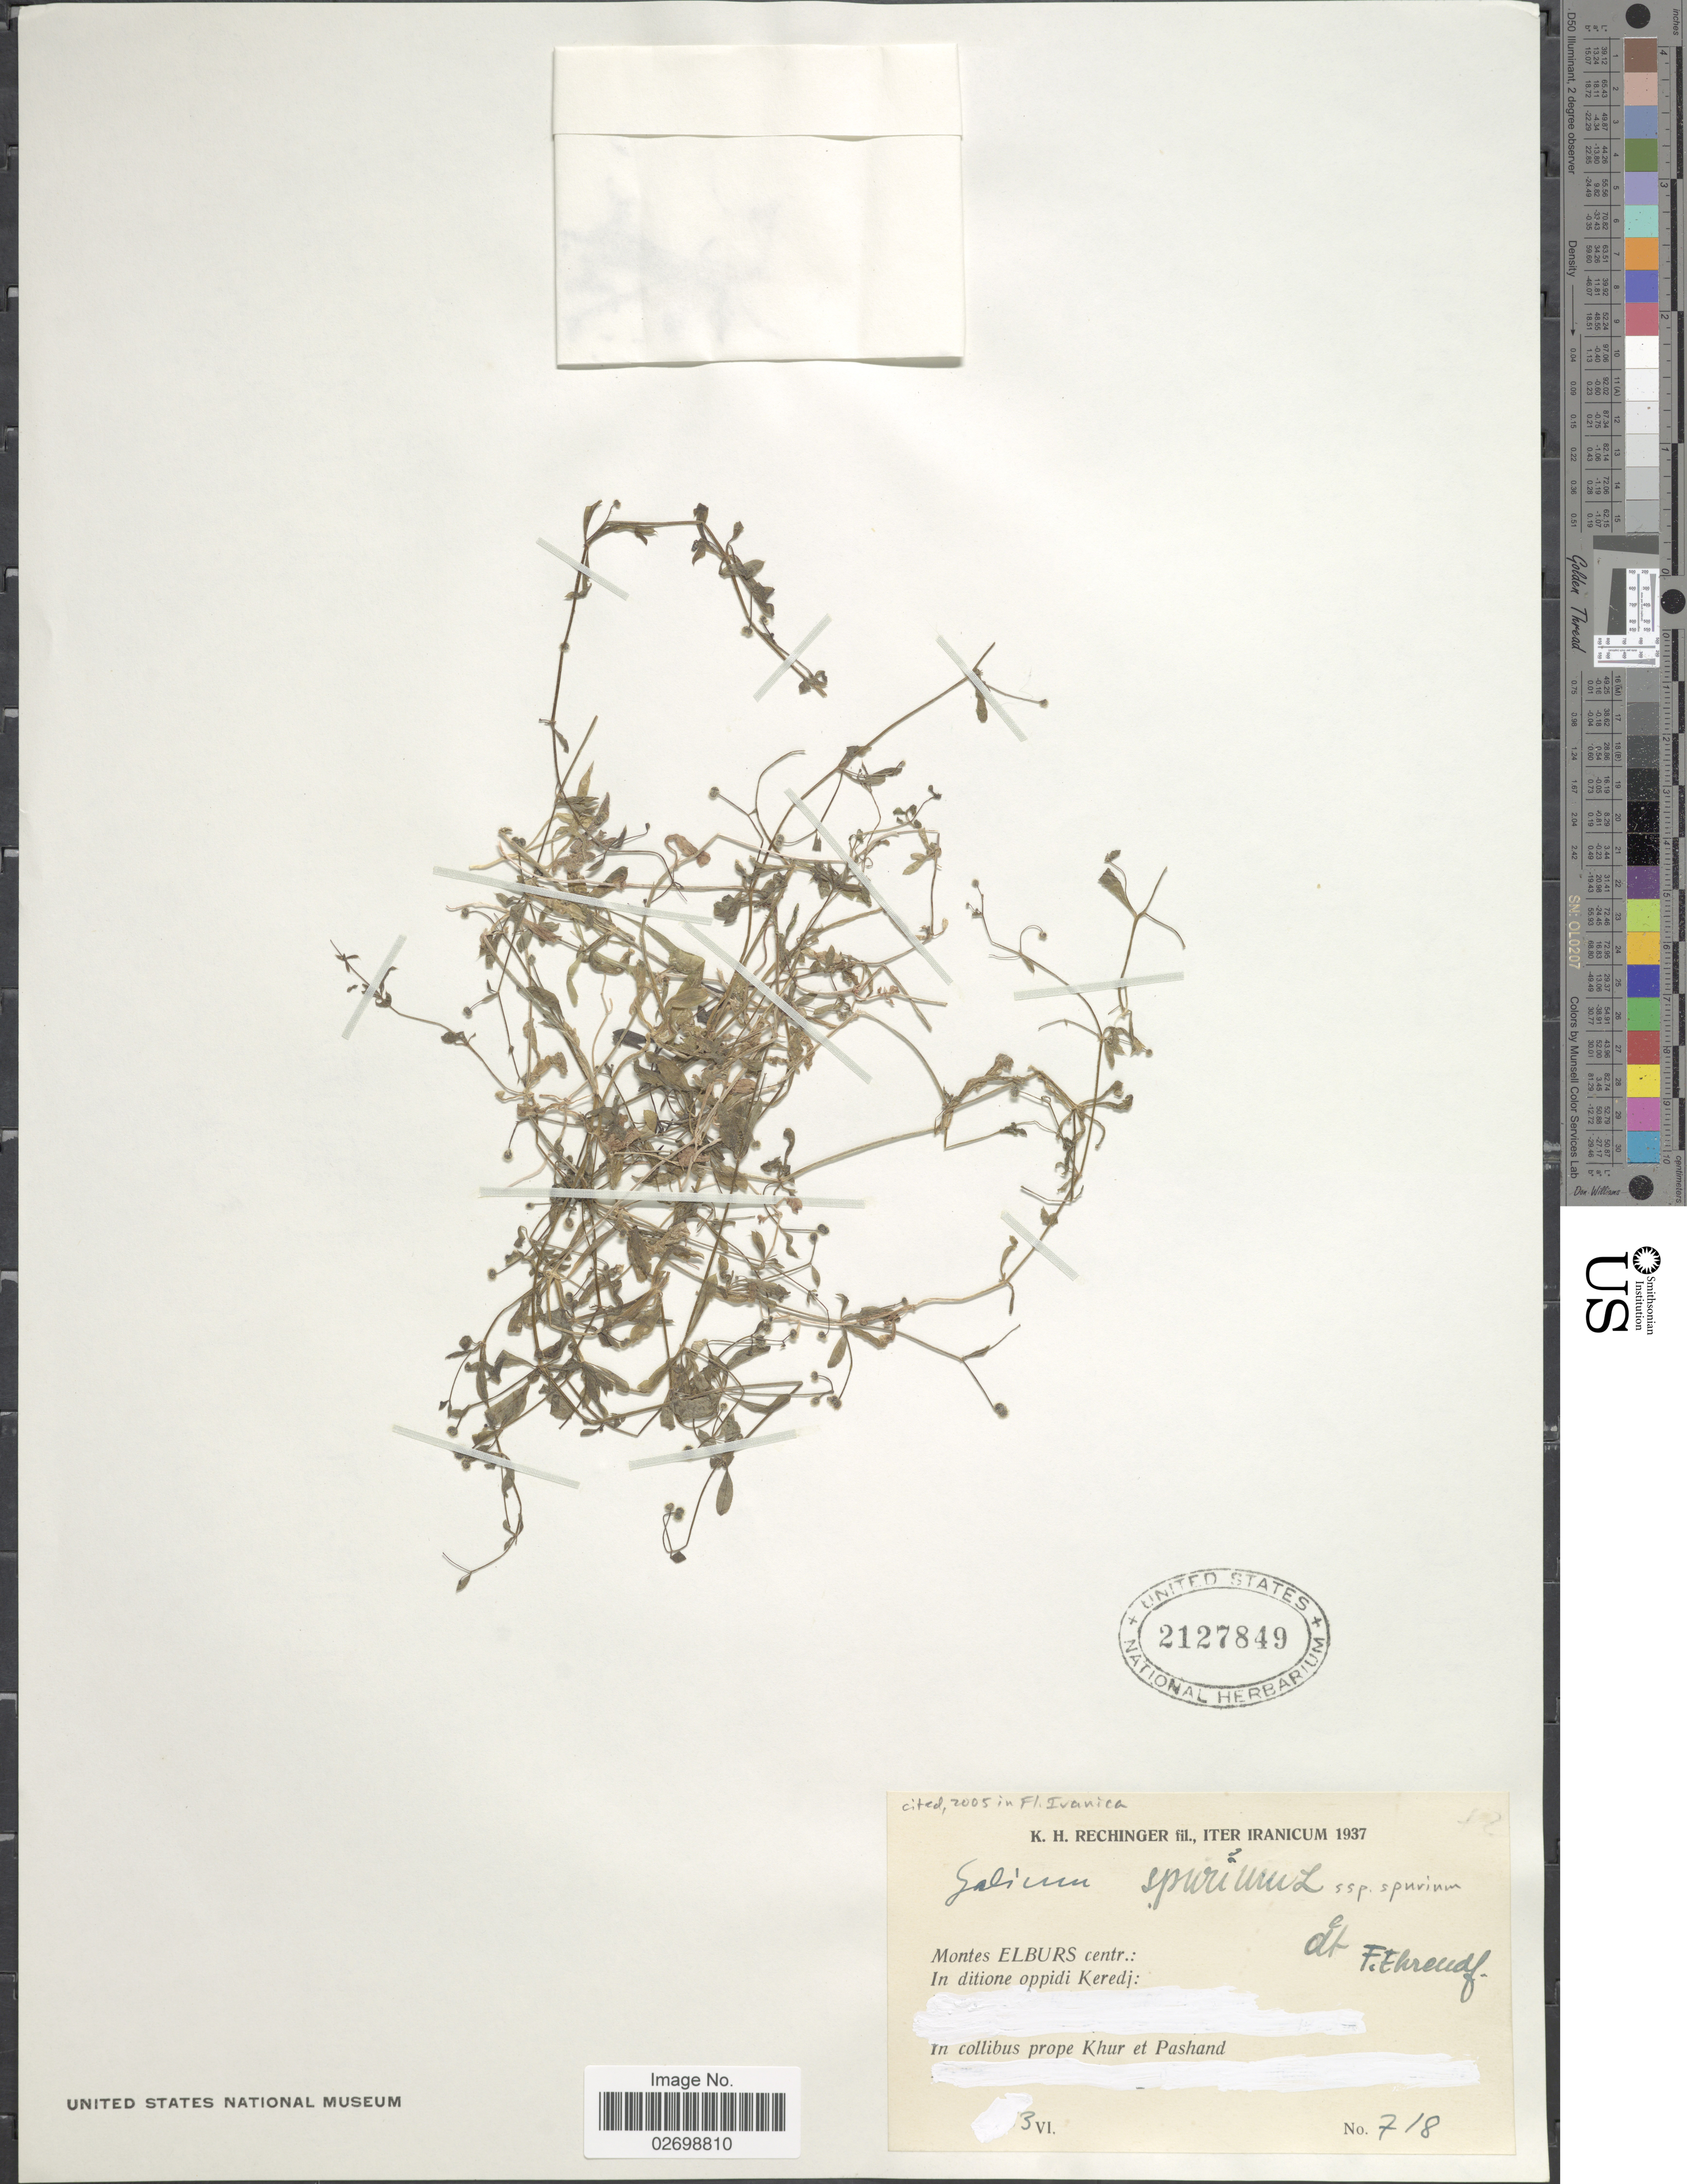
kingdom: Plantae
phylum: Tracheophyta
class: Magnoliopsida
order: Gentianales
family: Rubiaceae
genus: Galium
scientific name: Galium spurium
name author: L.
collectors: K. H. Rechinger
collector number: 718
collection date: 1937-06-03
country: Iran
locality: Iter Iranicum, Montes Elburs centr.: In dirione oppidi Keredj: In collibus prope Khur et Pashand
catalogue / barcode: US 2127849